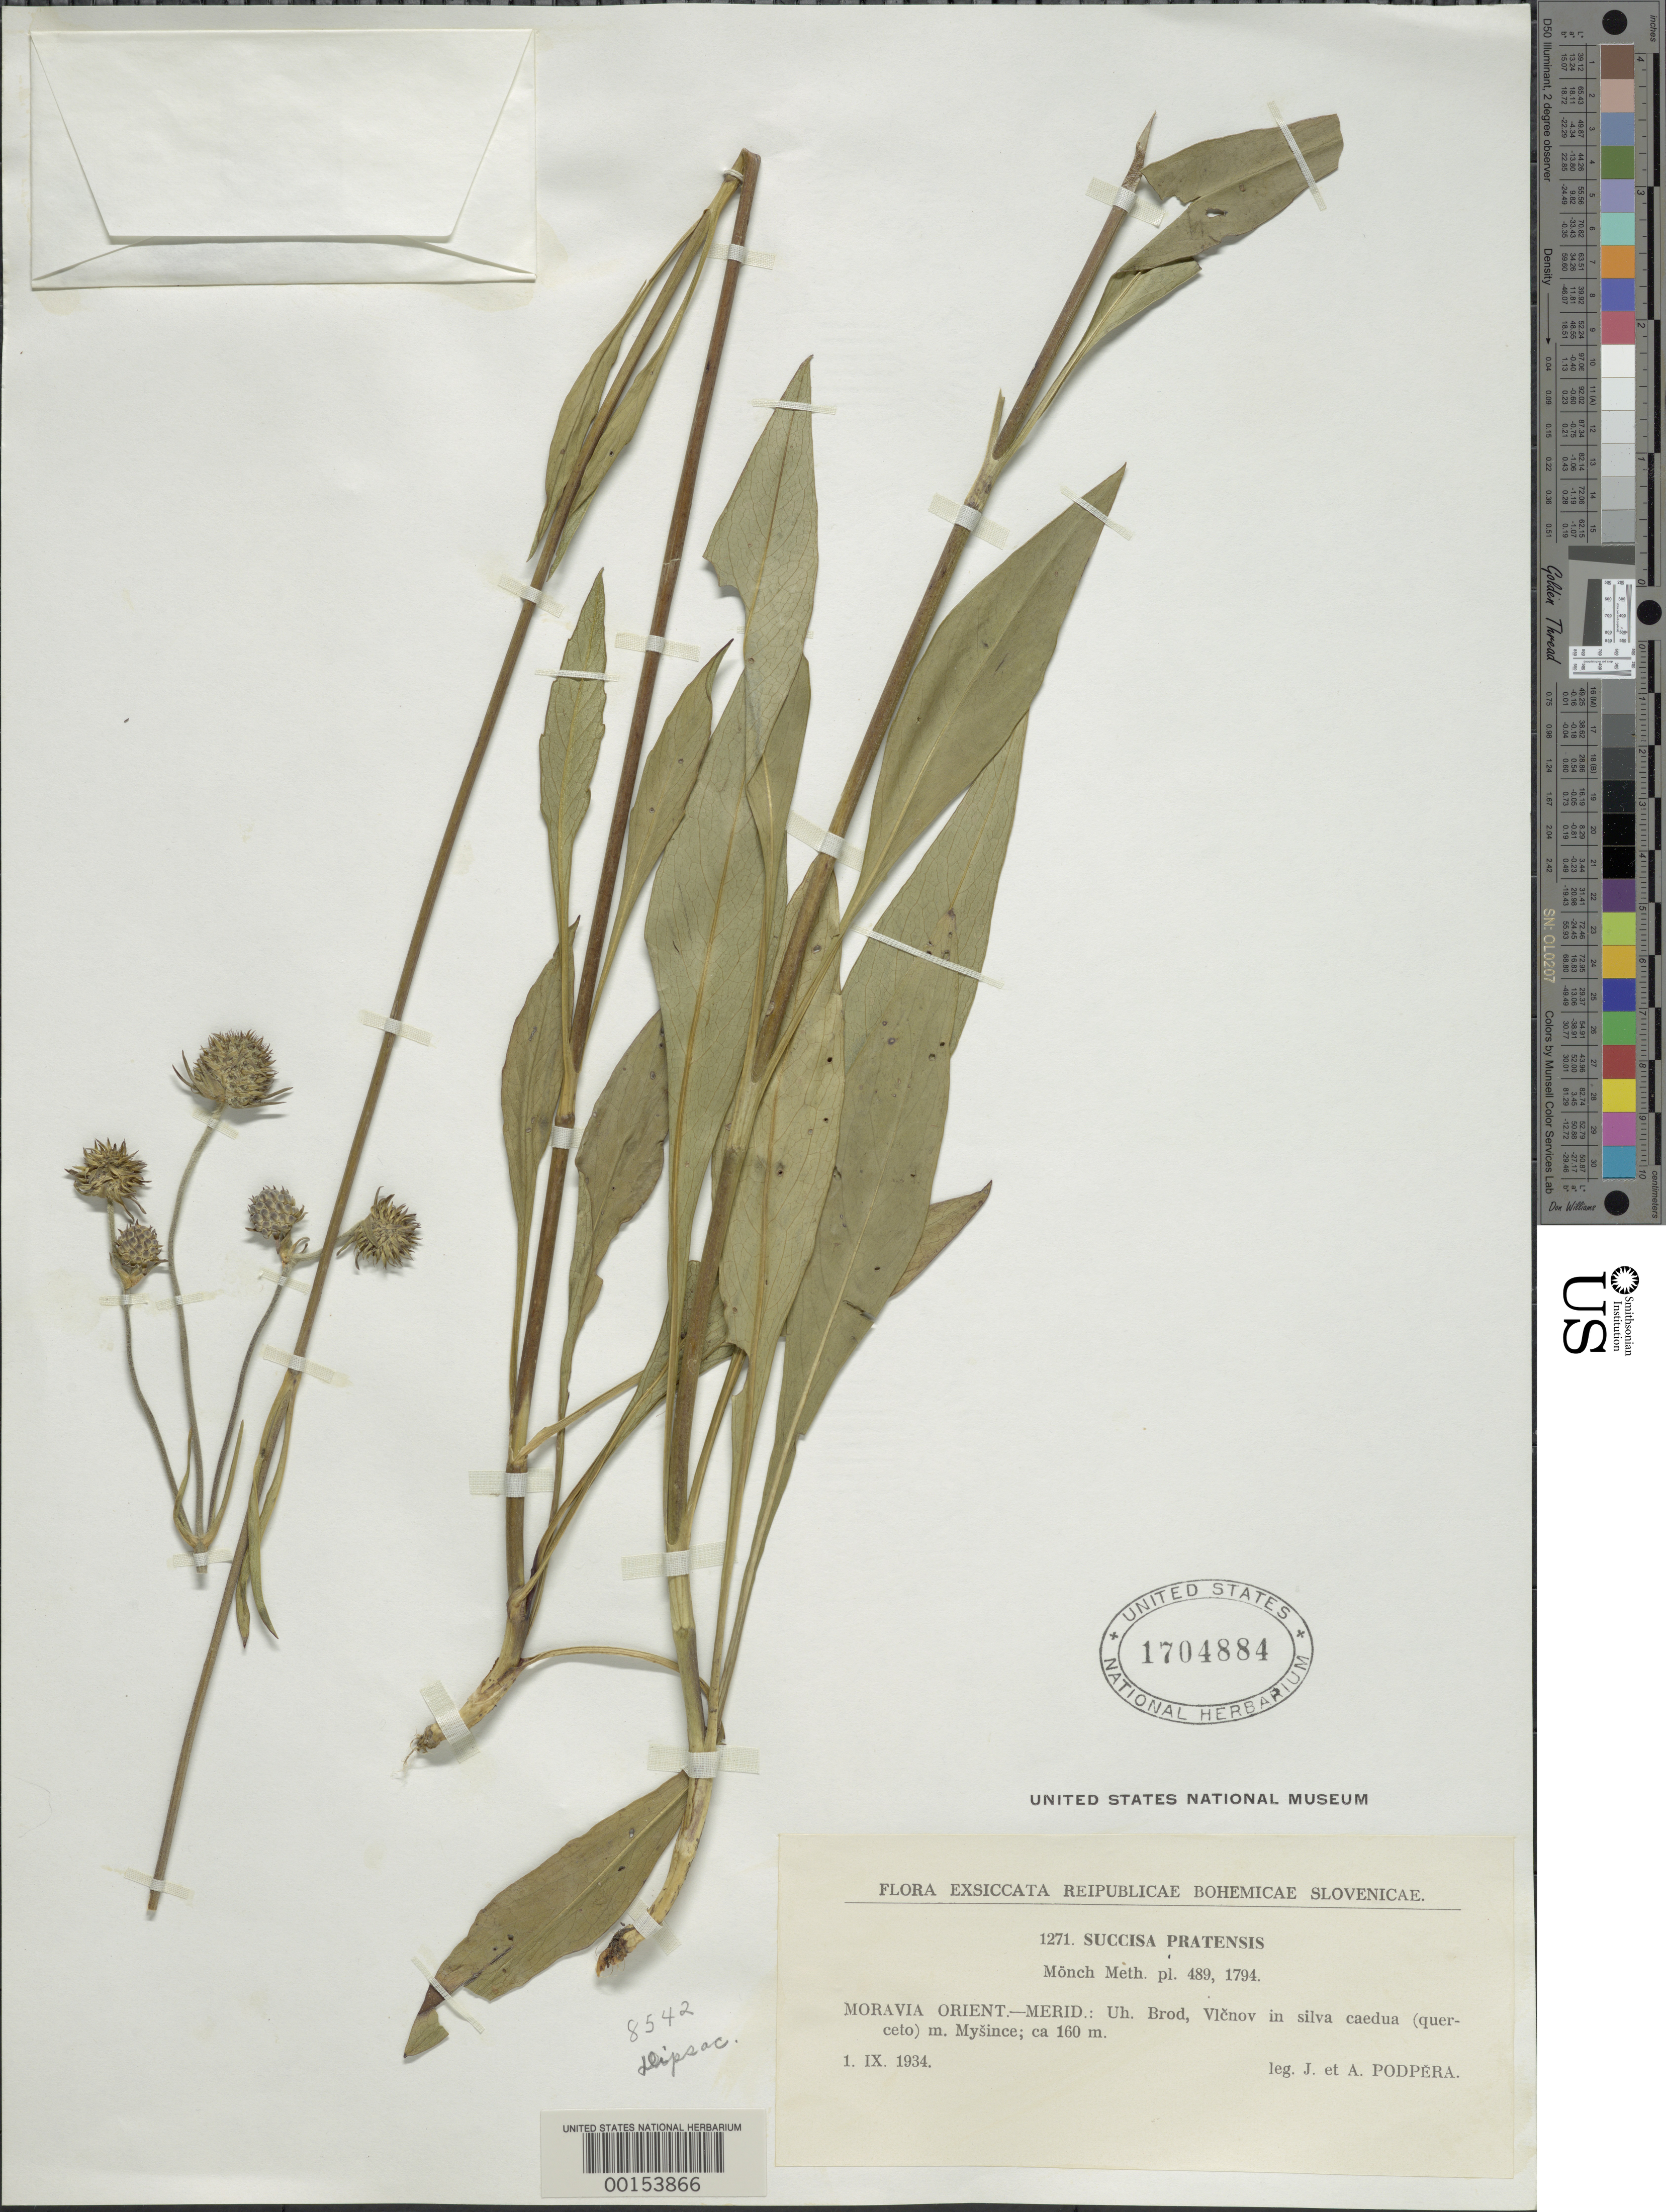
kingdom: Plantae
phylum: Tracheophyta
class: Magnoliopsida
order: Dipsacales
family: Caprifoliaceae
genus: Succisa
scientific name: Succisa pratensis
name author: Moench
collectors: J. Podpera & A. Podpera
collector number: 1271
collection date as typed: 01 Sep 1934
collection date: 1934-09-01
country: Czechia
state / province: Zlin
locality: Moravia Merid.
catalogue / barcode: US 1704884